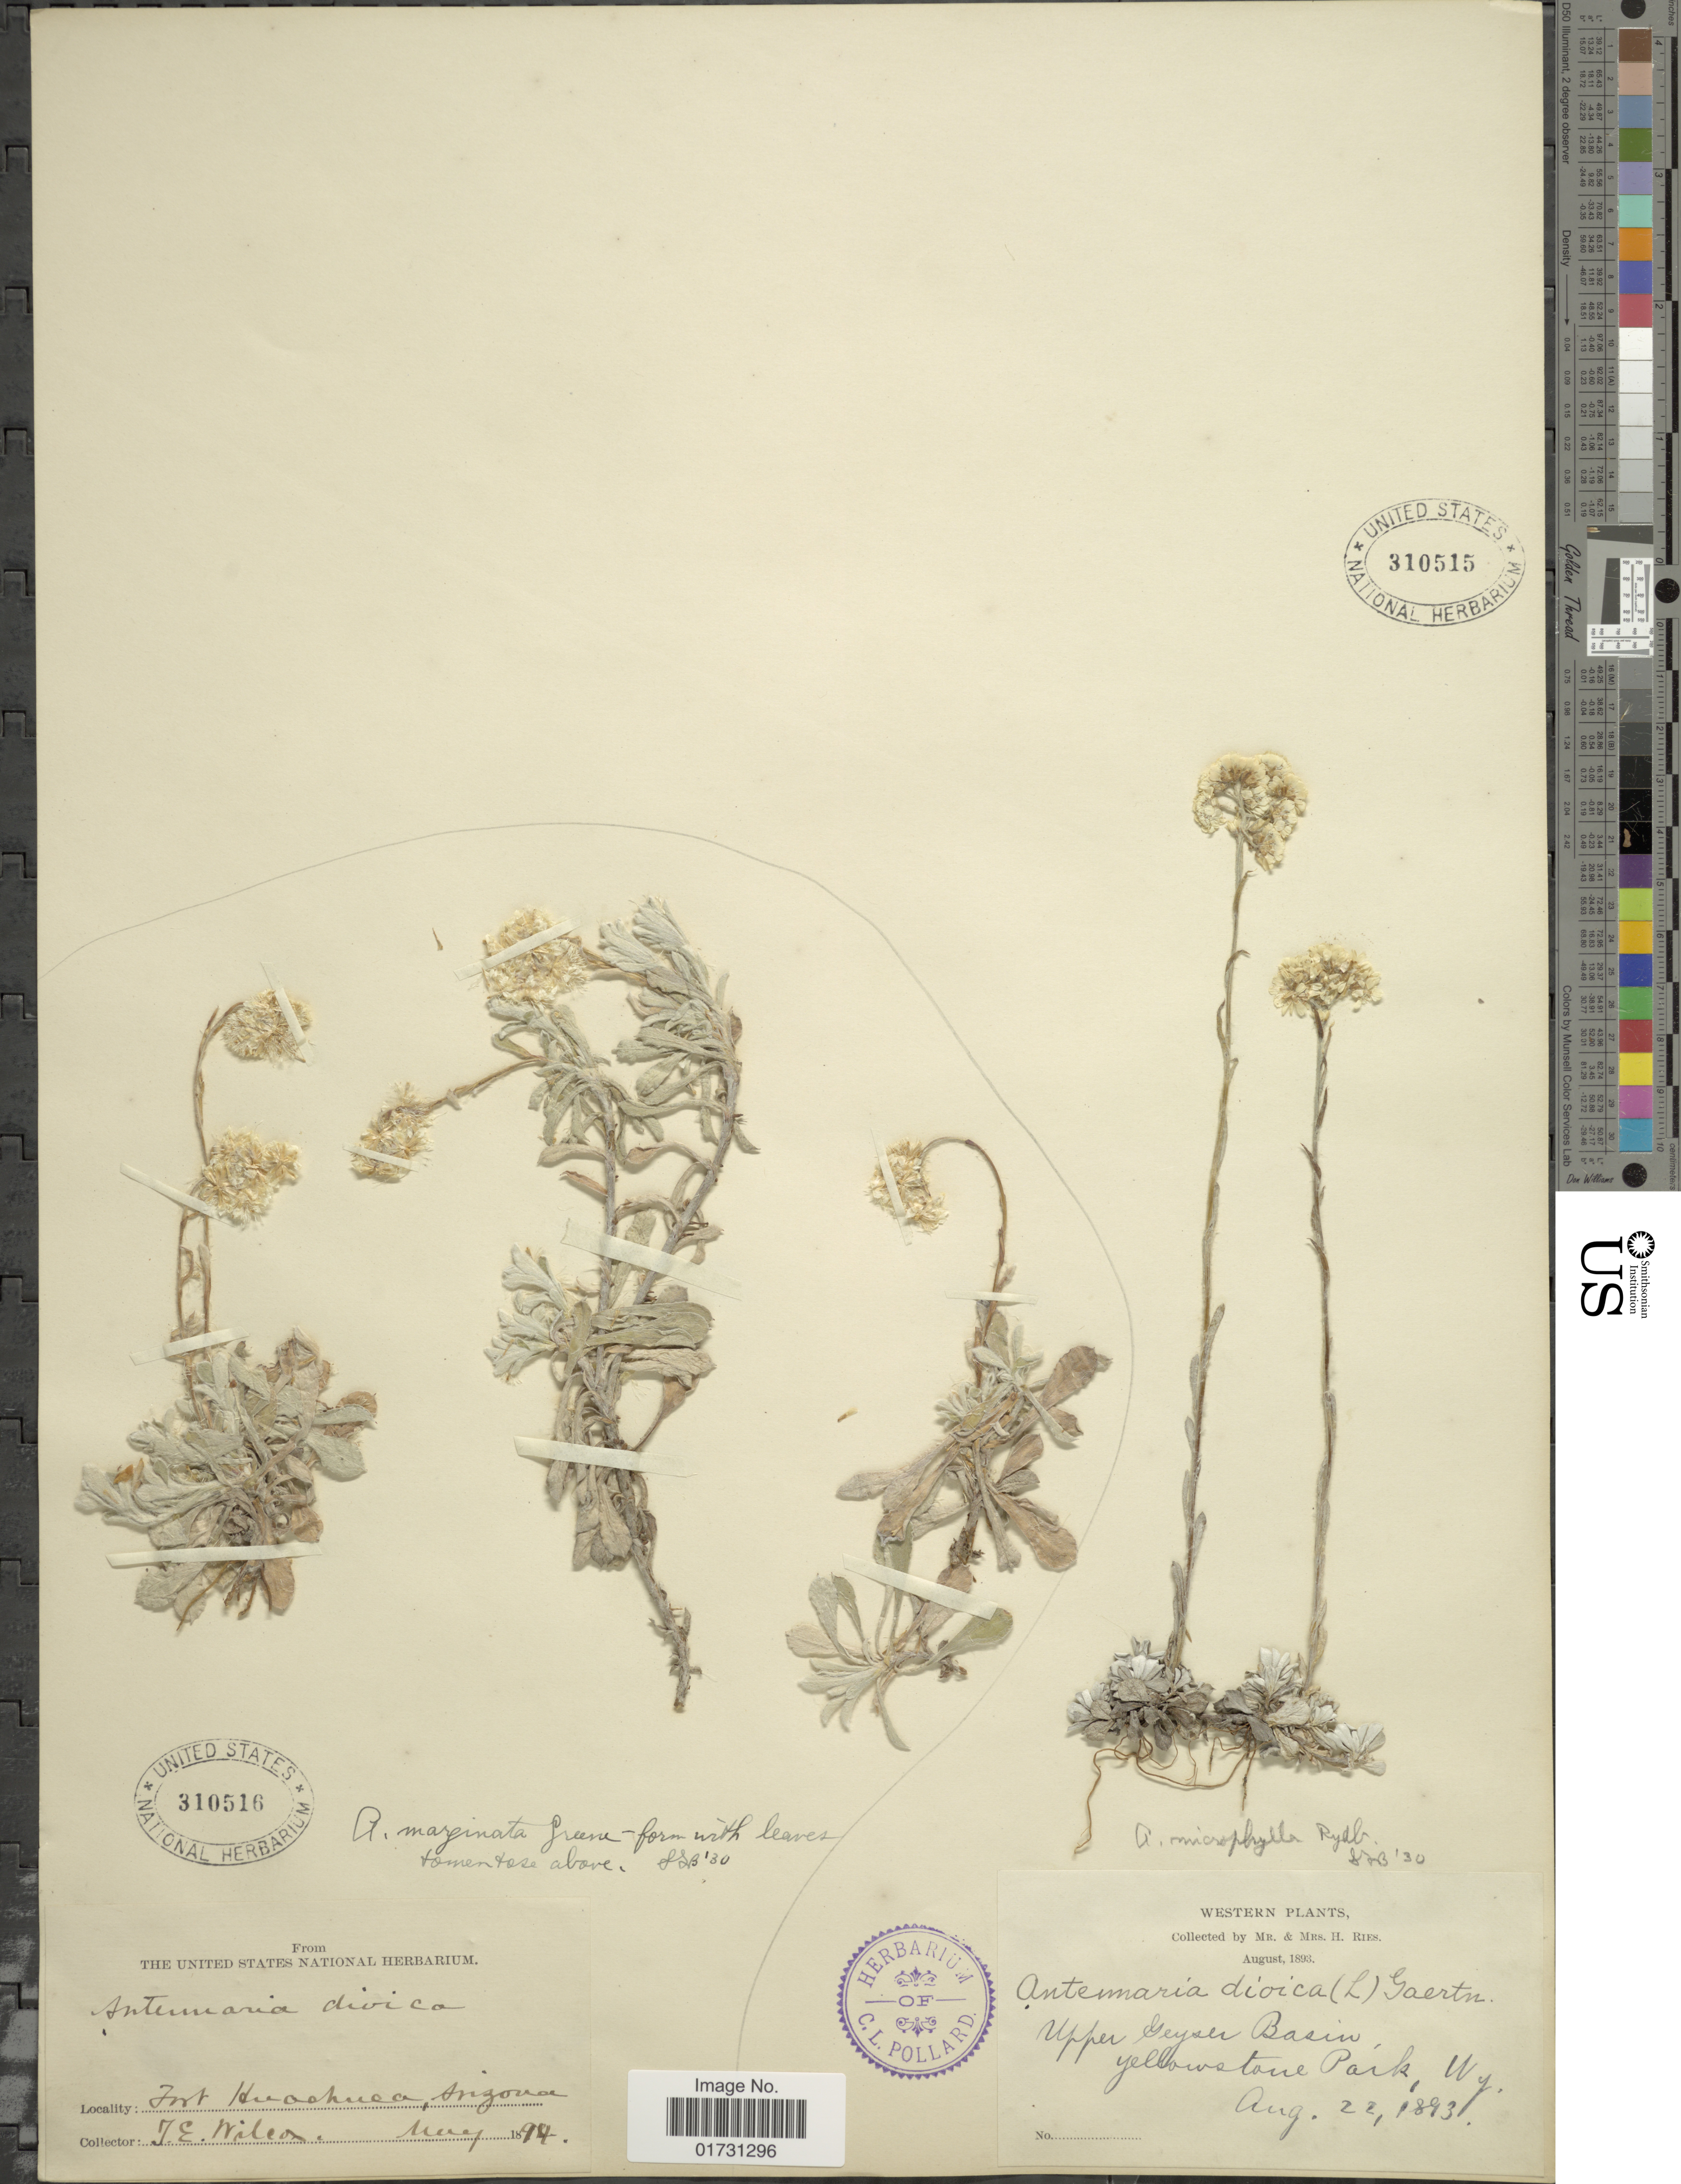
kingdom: Plantae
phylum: Tracheophyta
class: Magnoliopsida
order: Asterales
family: Asteraceae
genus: Antennaria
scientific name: Antennaria marginata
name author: Greene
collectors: T. E. Wilcox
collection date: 1894-05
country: United States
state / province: Arizona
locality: Int. Huachuca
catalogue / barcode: US 310516